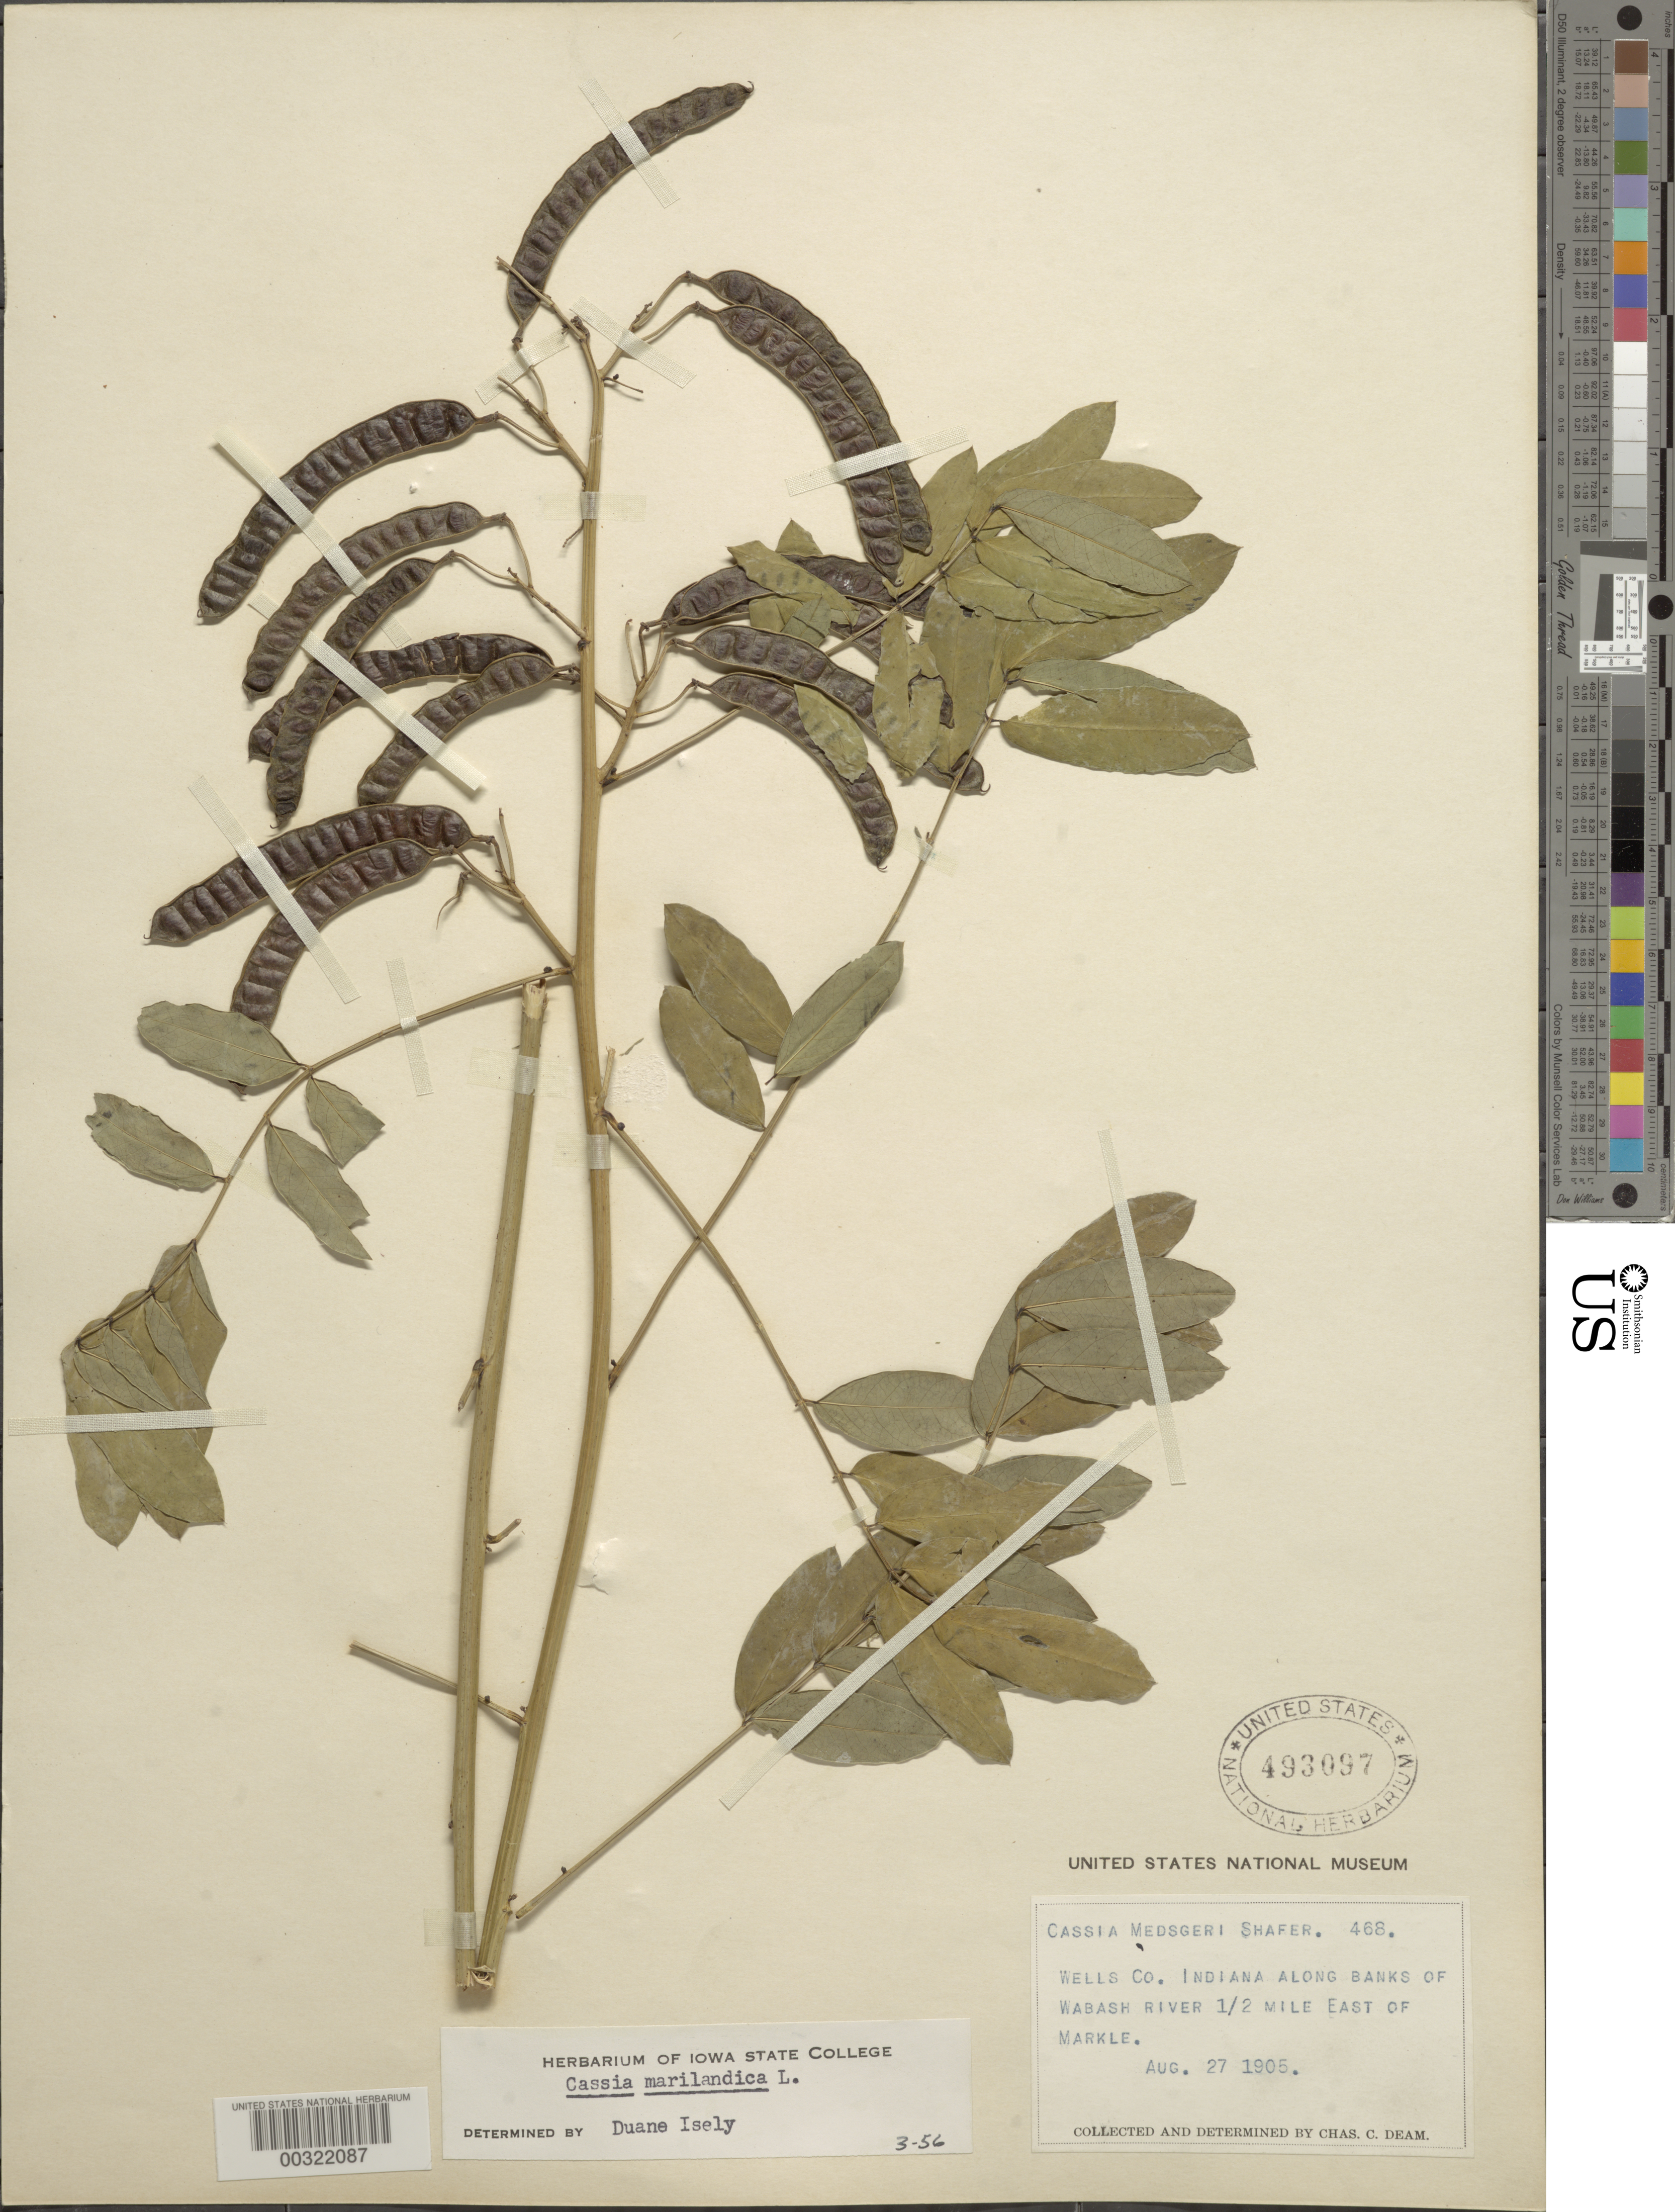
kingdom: Plantae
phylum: Tracheophyta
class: Magnoliopsida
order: Fabales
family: Fabaceae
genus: Senna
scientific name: Senna marilandica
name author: (L.) Link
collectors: C. C. Deam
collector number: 468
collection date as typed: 27 Aug 1905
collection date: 1905-08-27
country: United States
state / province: Indiana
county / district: Wells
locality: Along banks of wabash river, 1/2 mi e of markle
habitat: River bank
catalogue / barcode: US 493097